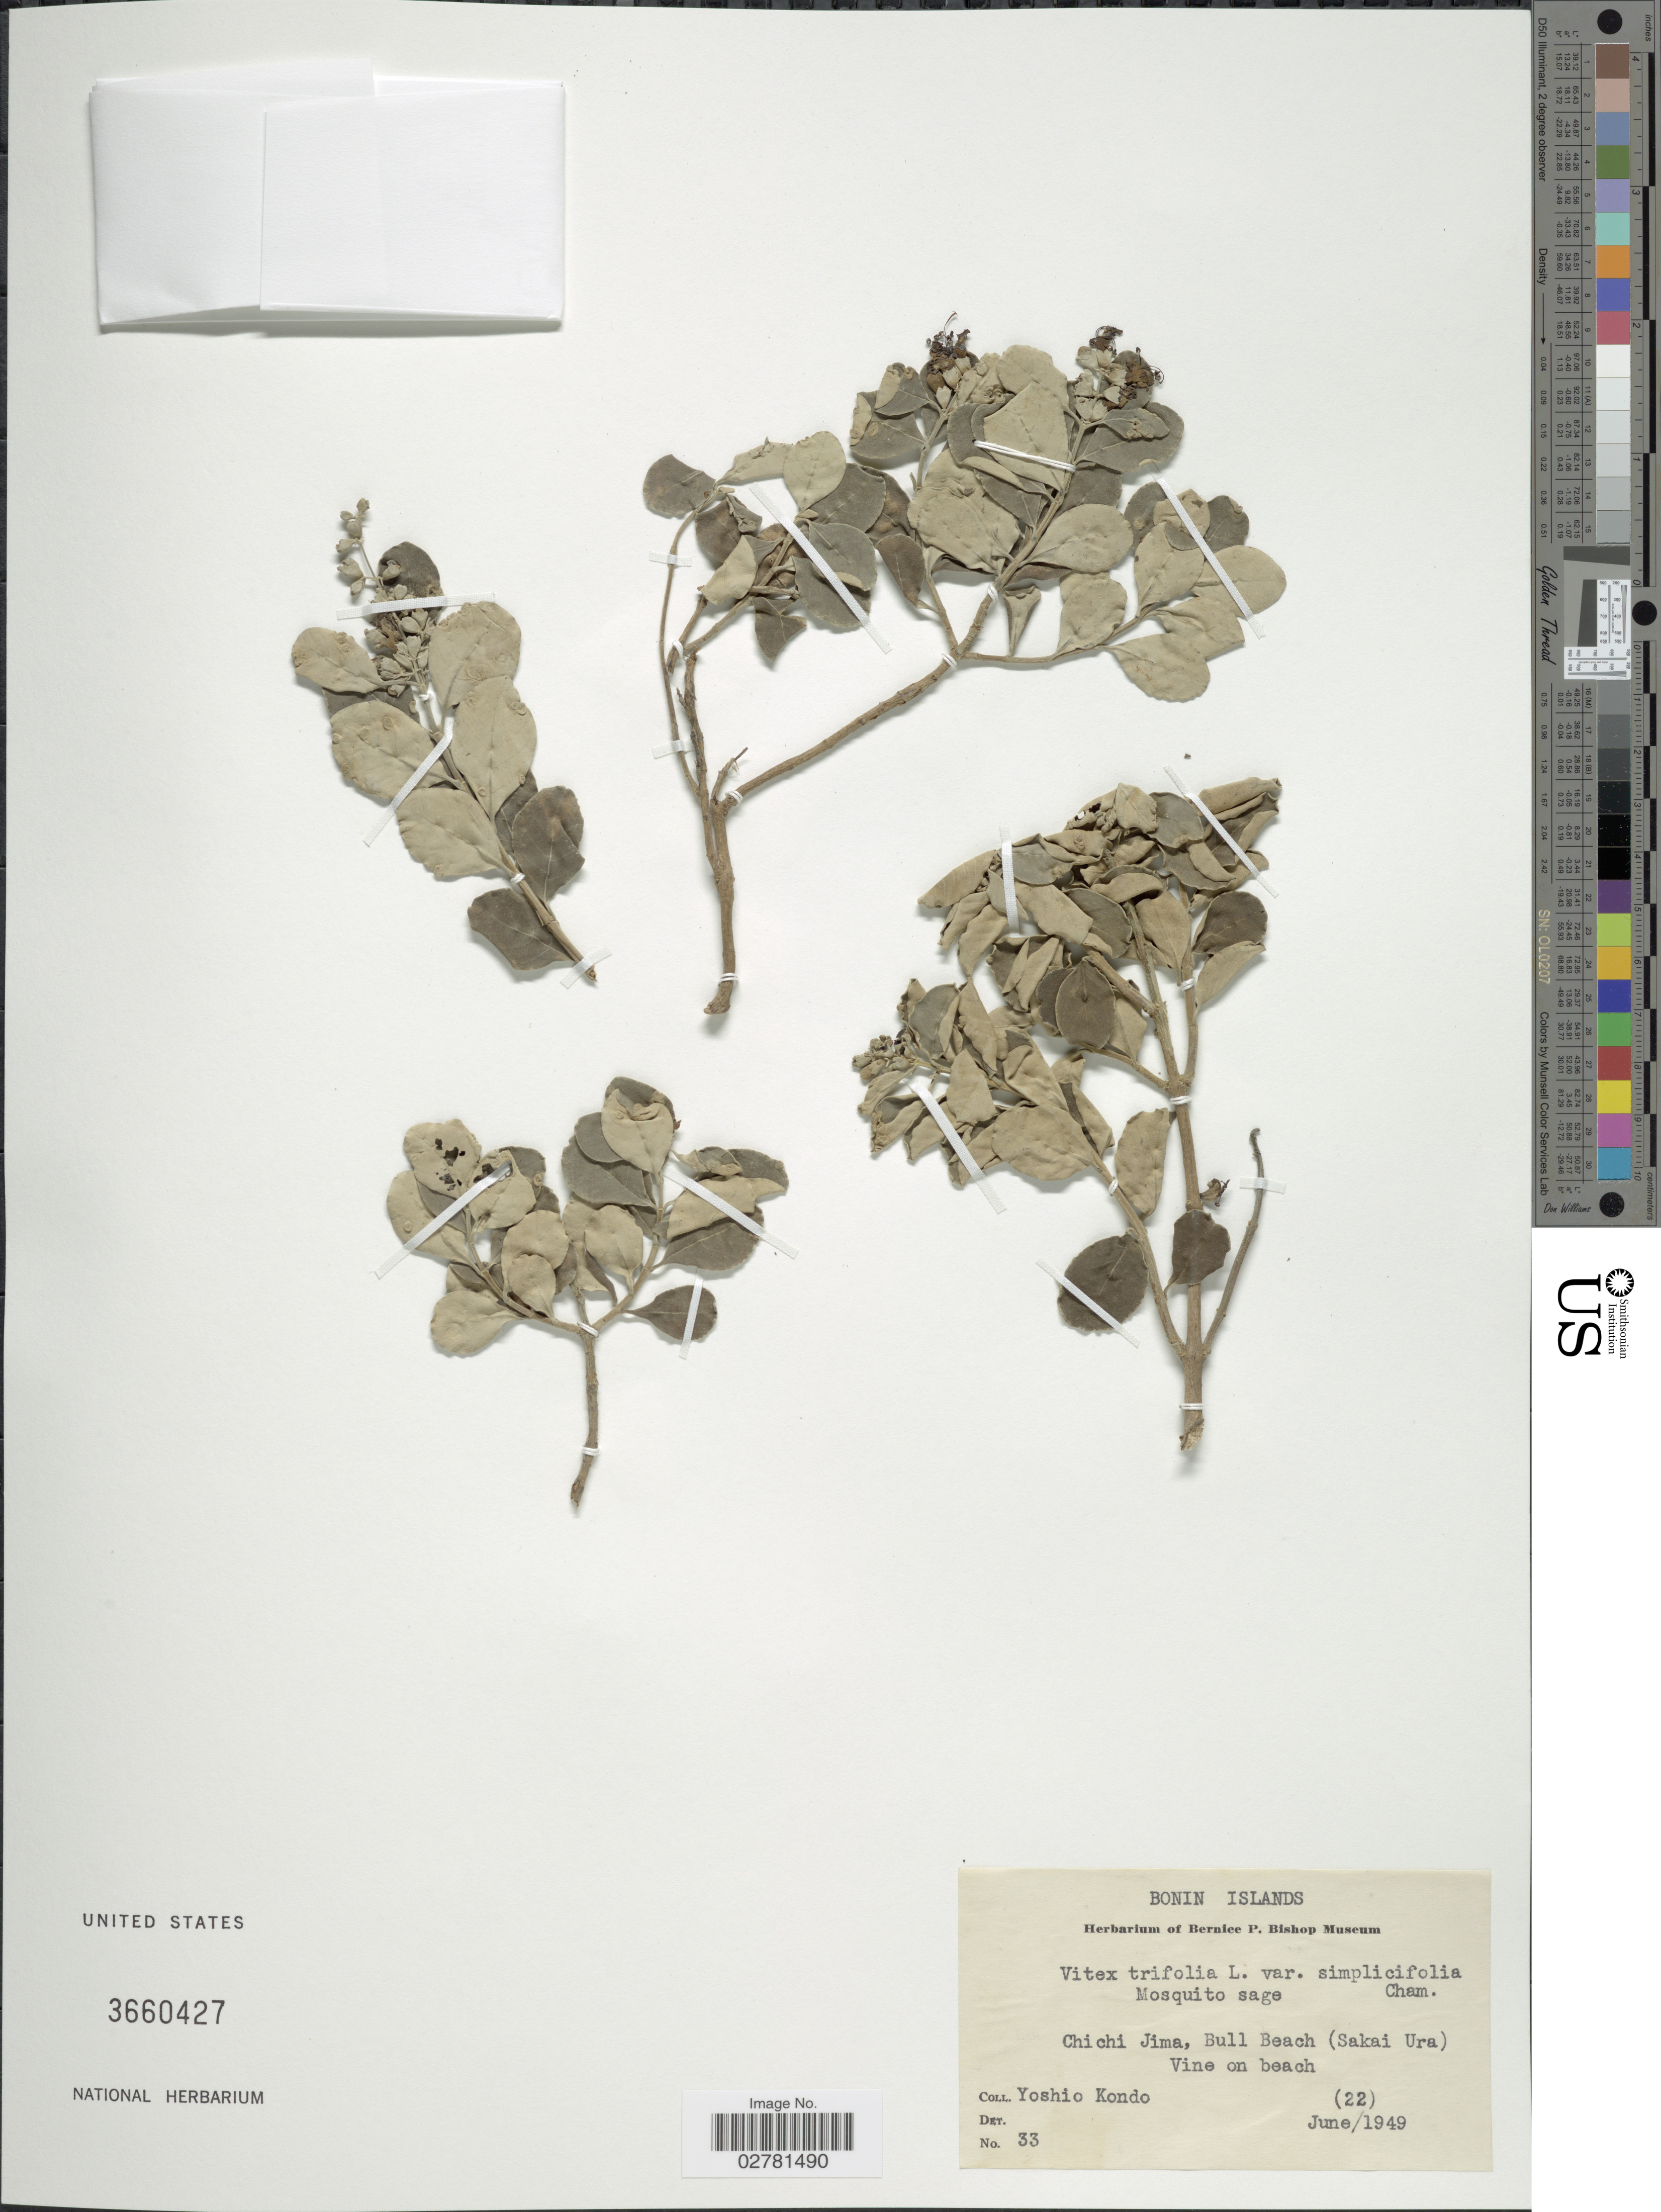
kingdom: Plantae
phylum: Tracheophyta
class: Magnoliopsida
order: Lamiales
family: Lamiaceae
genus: Vitex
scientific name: Vitex trifoliata var. simplicifolia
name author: Cham.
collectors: Y. Kondo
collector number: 33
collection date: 1949-06-22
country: Japan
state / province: Tokyo, Federal City of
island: Bonin Islands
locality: Bonin Islands. Chi chi Jima, Bull Beach (Sakai Ura). Vine on beach.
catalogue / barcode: US 3660427